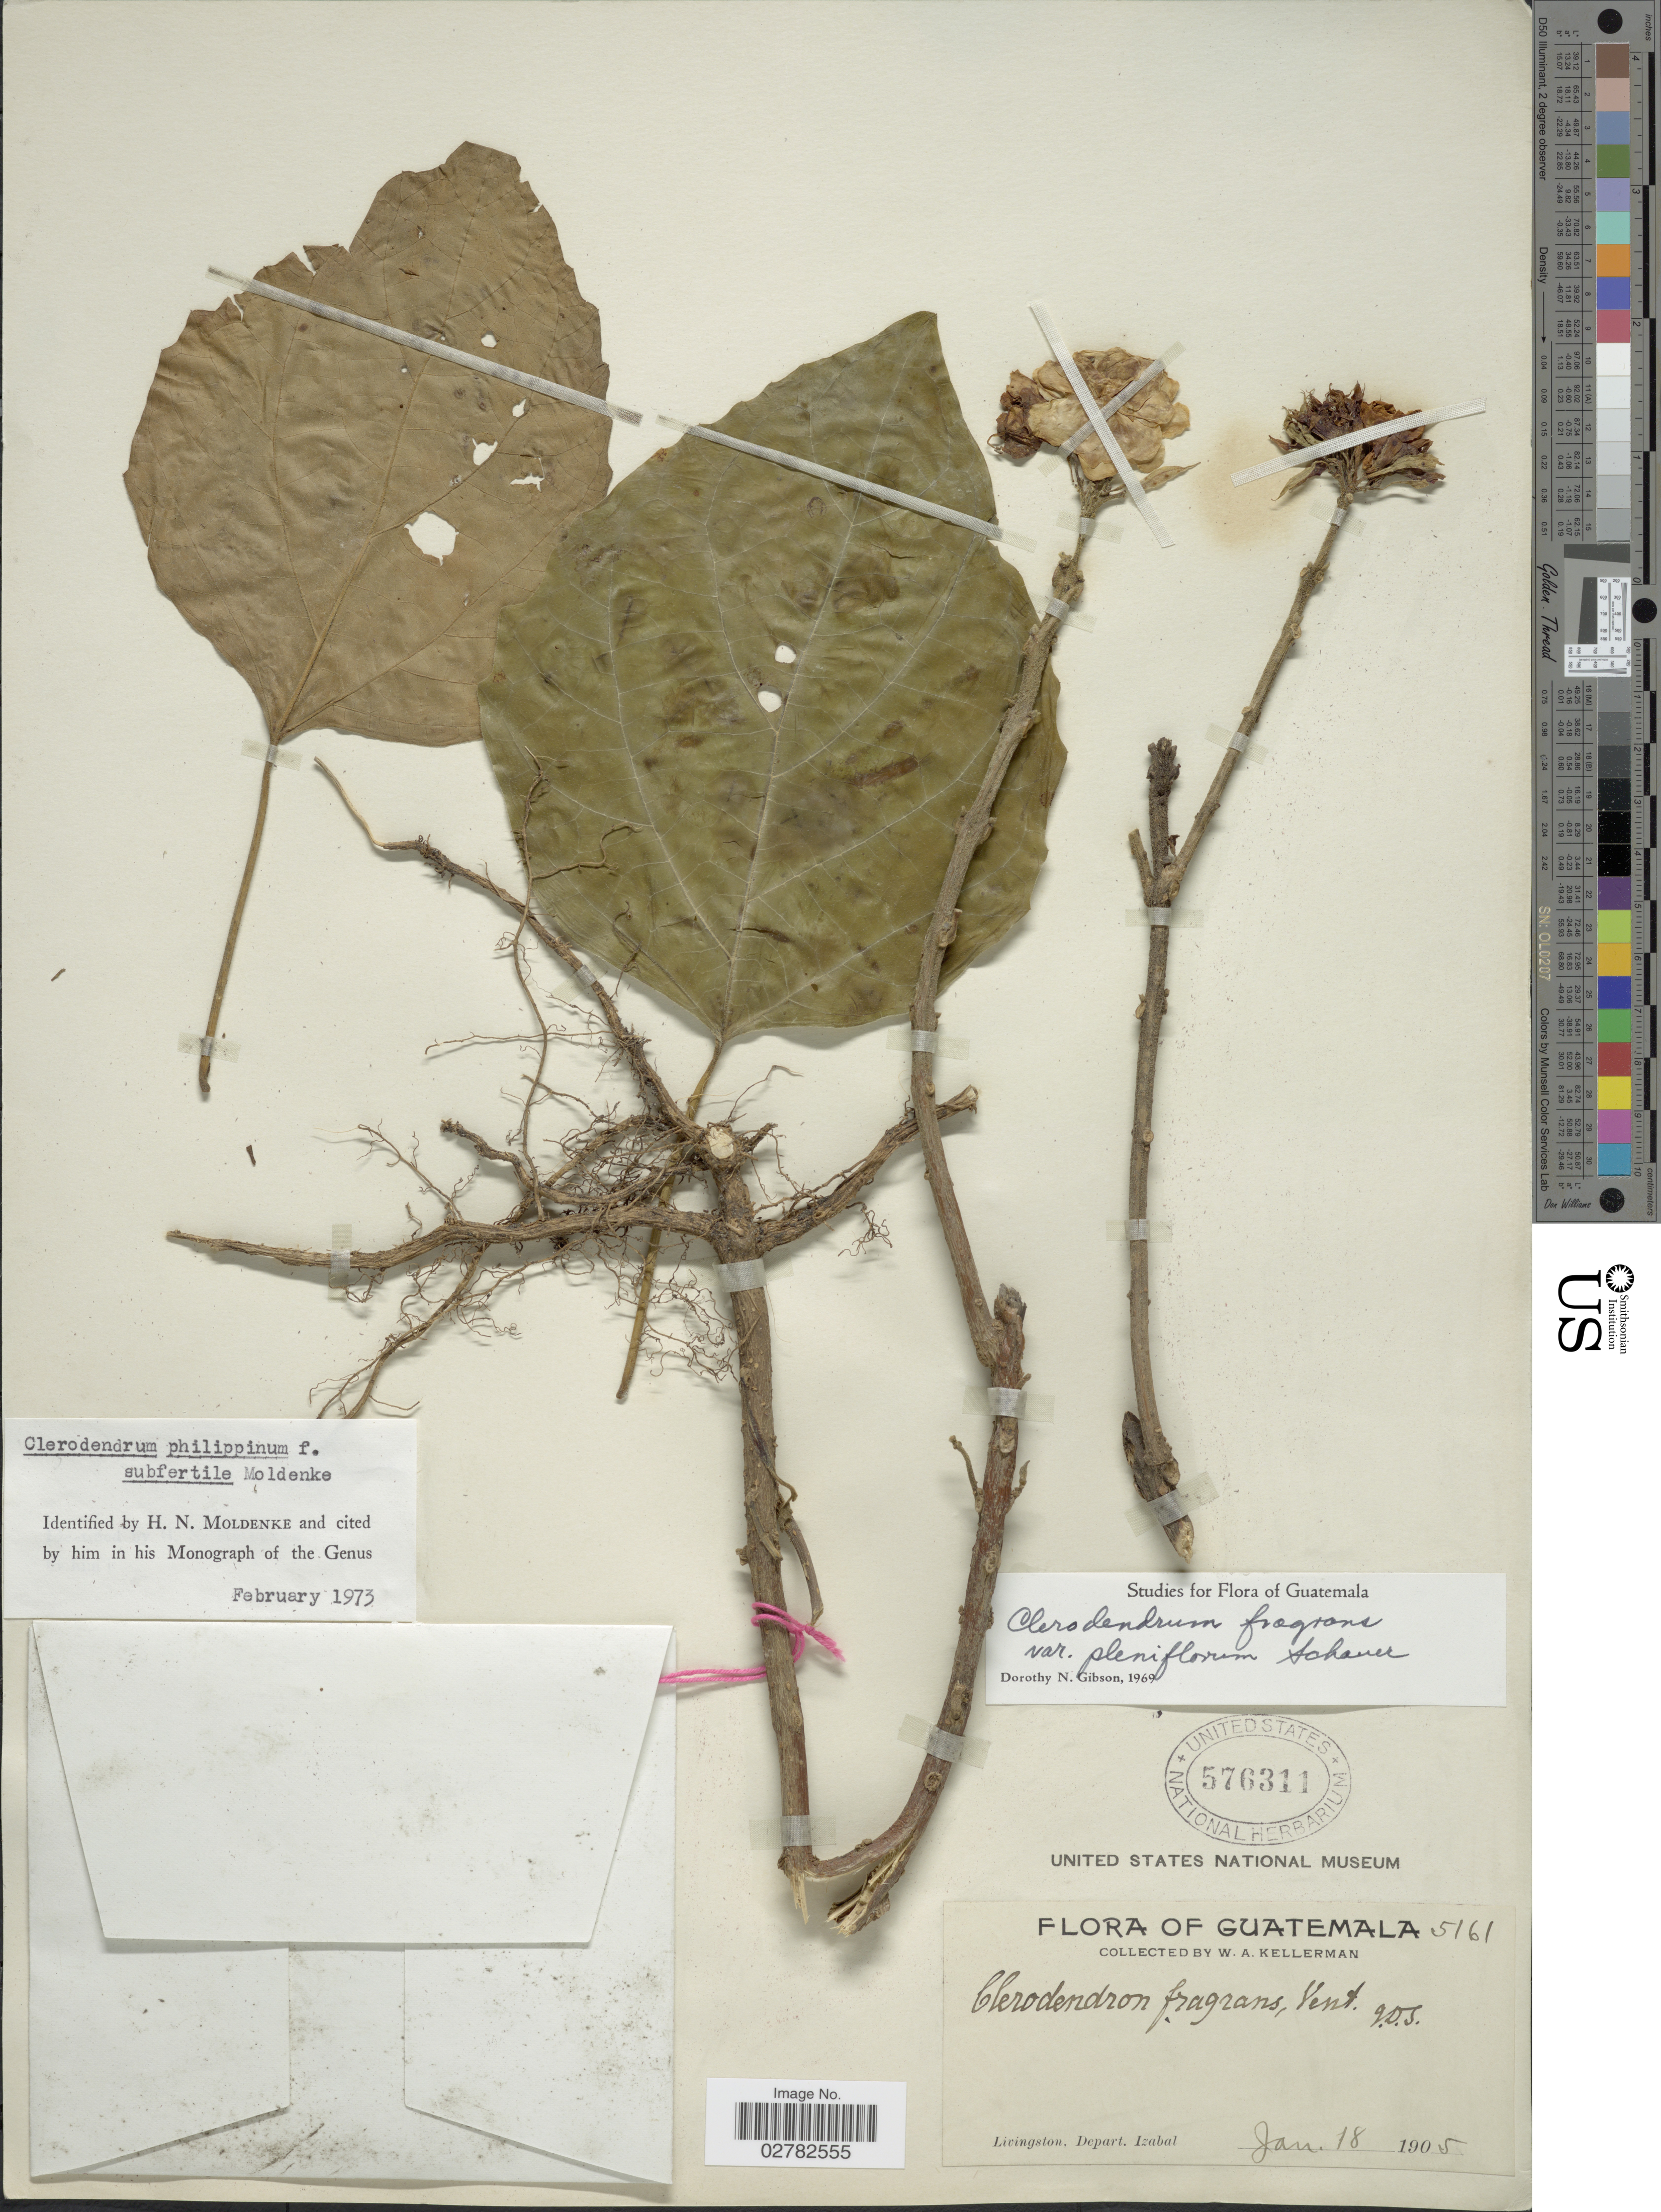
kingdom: Plantae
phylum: Tracheophyta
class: Magnoliopsida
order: Lamiales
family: Lamiaceae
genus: Clerodendrum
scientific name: Clerodendrum philippinum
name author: Schauer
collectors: W. Kellerman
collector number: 5161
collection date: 1905-01-18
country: Guatemala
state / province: Izabal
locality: Livingston, Depart. Izabal.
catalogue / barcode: US 576311